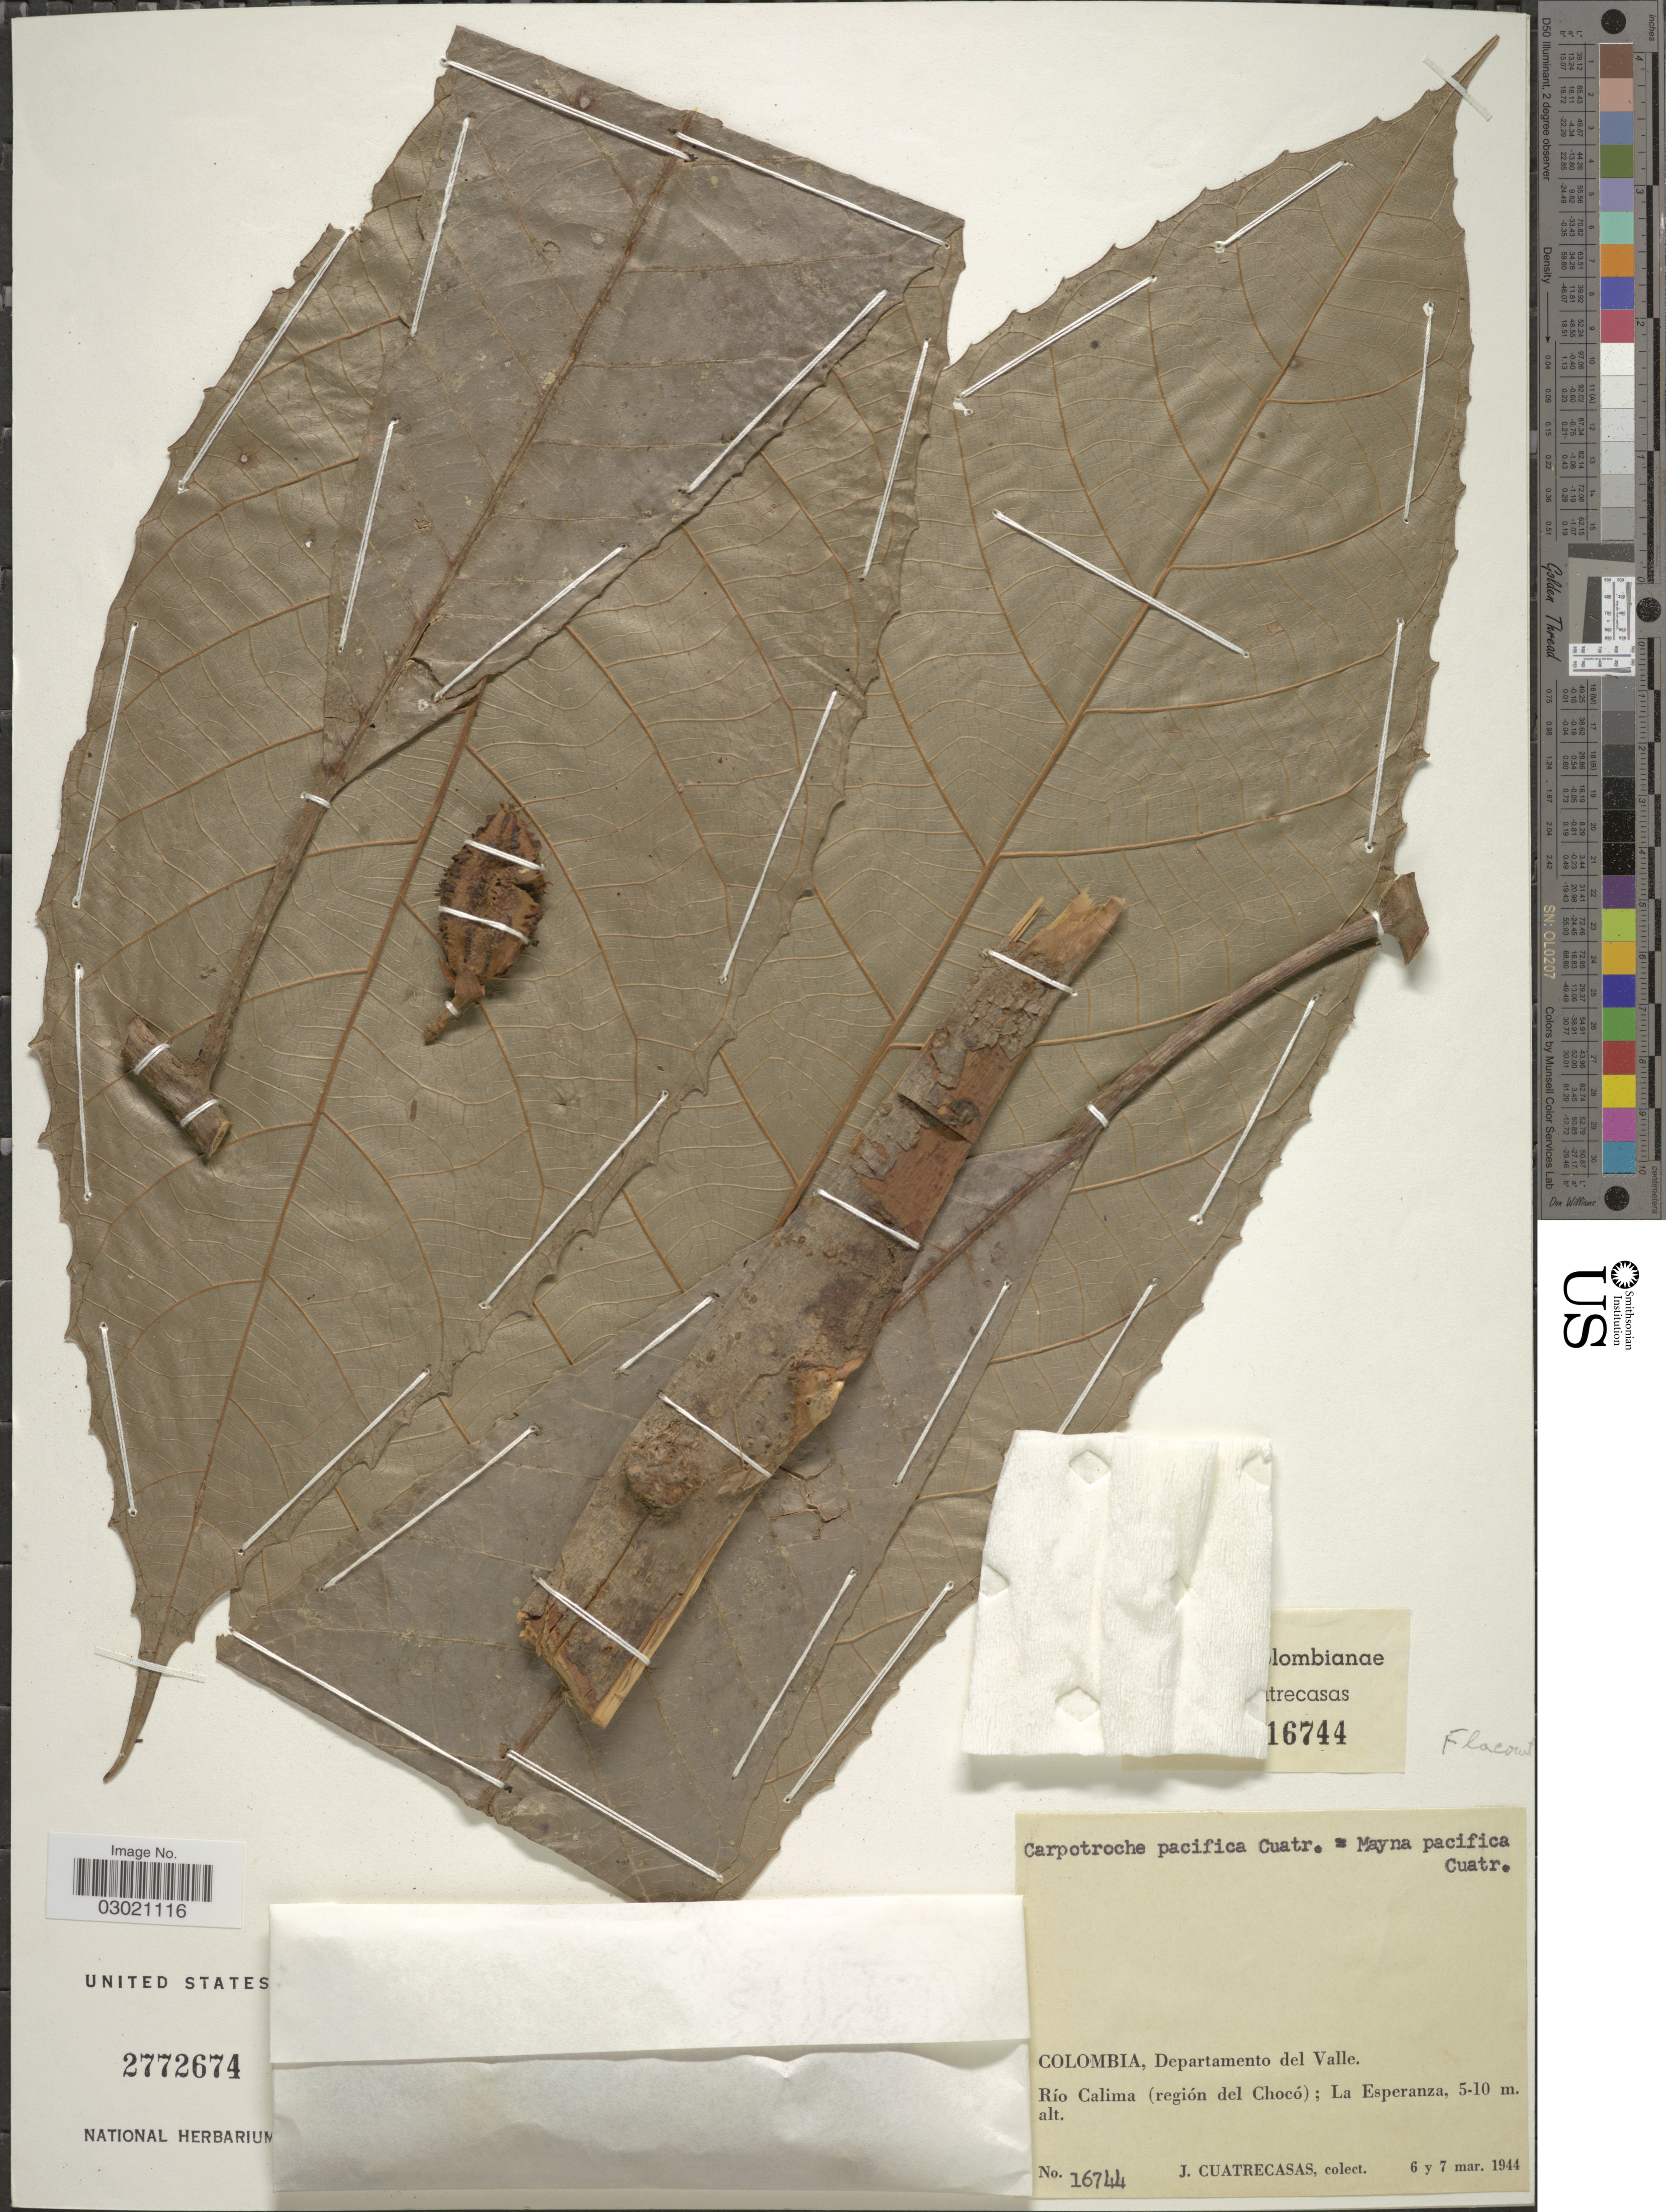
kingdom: Plantae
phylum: Tracheophyta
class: Magnoliopsida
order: Malpighiales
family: Achariaceae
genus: Carpotroche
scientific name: Carpotroche pacifica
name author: (Cuatrec.) Cuatrec.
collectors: J. Cuatrecasas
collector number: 16744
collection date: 1944-03-06/1944-03-07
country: Colombia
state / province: Valle del Cauca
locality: Departamento del Valle. Río Calima (región del Chocó); La Esperanza.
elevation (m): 5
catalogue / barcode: US 2772674